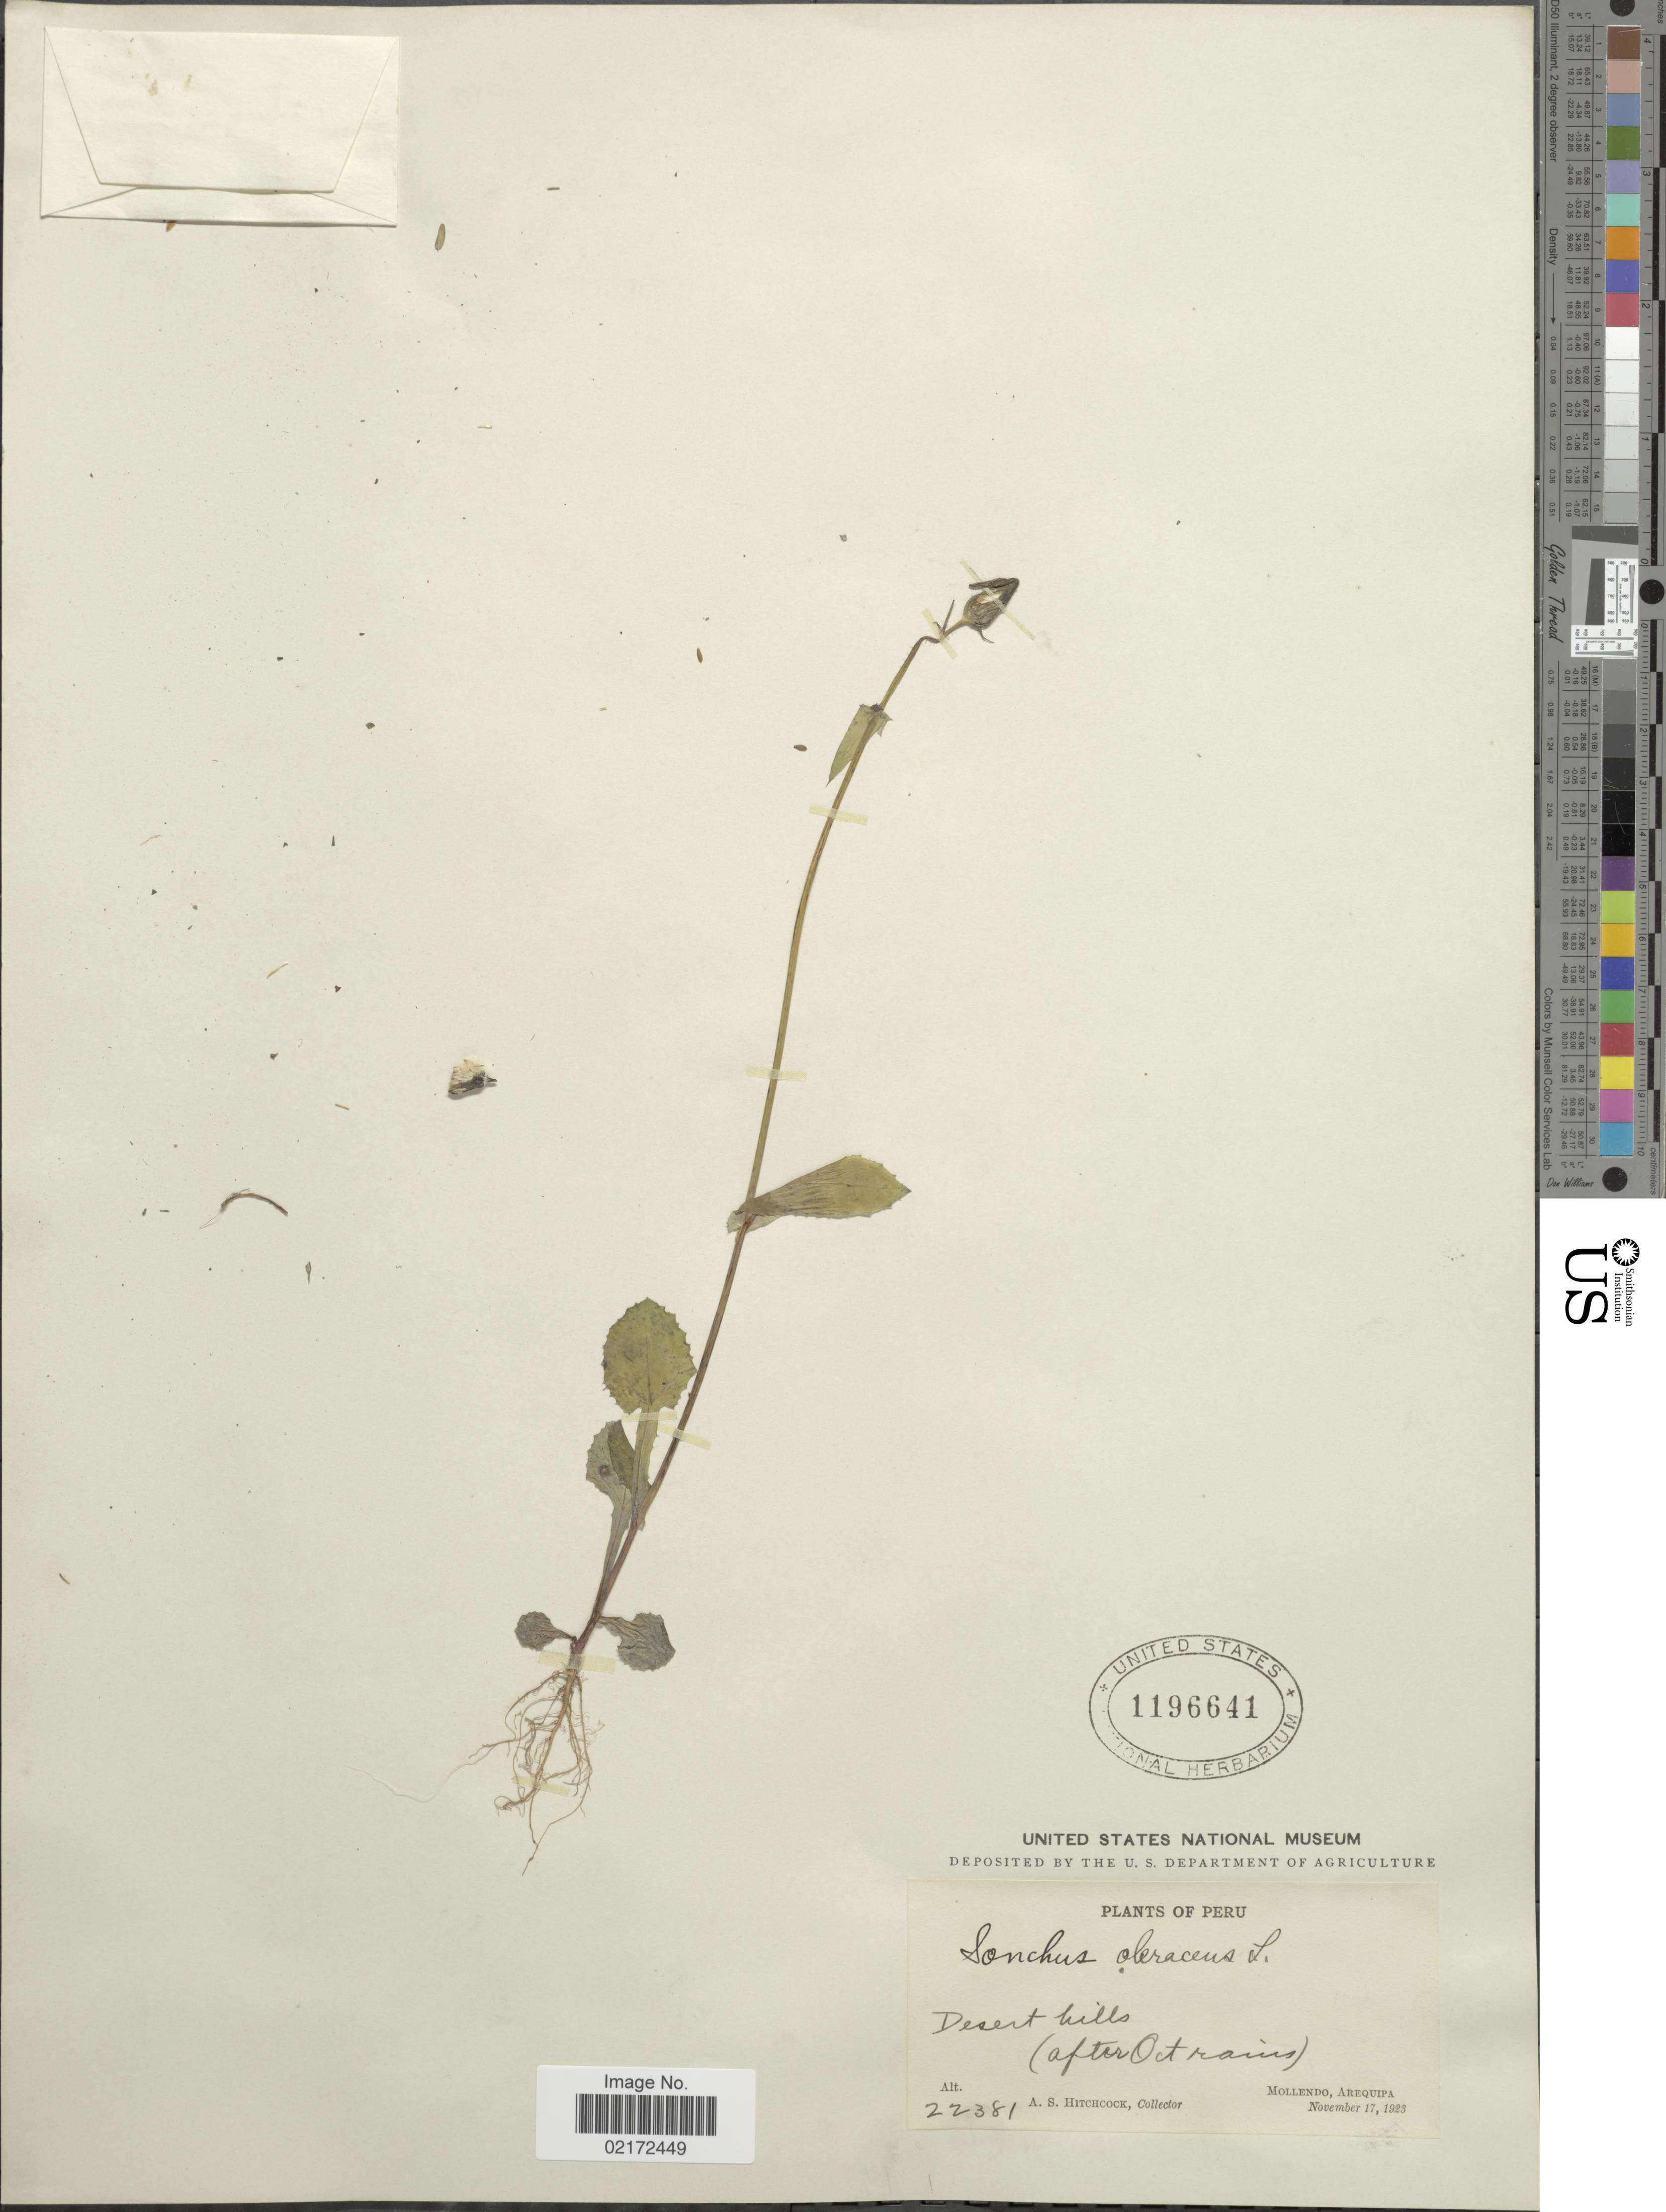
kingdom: Plantae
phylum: Tracheophyta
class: Magnoliopsida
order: Asterales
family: Asteraceae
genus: Sonchus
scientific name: Sonchus oleraceus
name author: L.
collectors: A. S. Hitchcock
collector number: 22381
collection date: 1923-11-17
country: Peru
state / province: Arequipa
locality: Desert hills (after Oct rains). Mollendo, Arequipa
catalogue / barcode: US 1196641